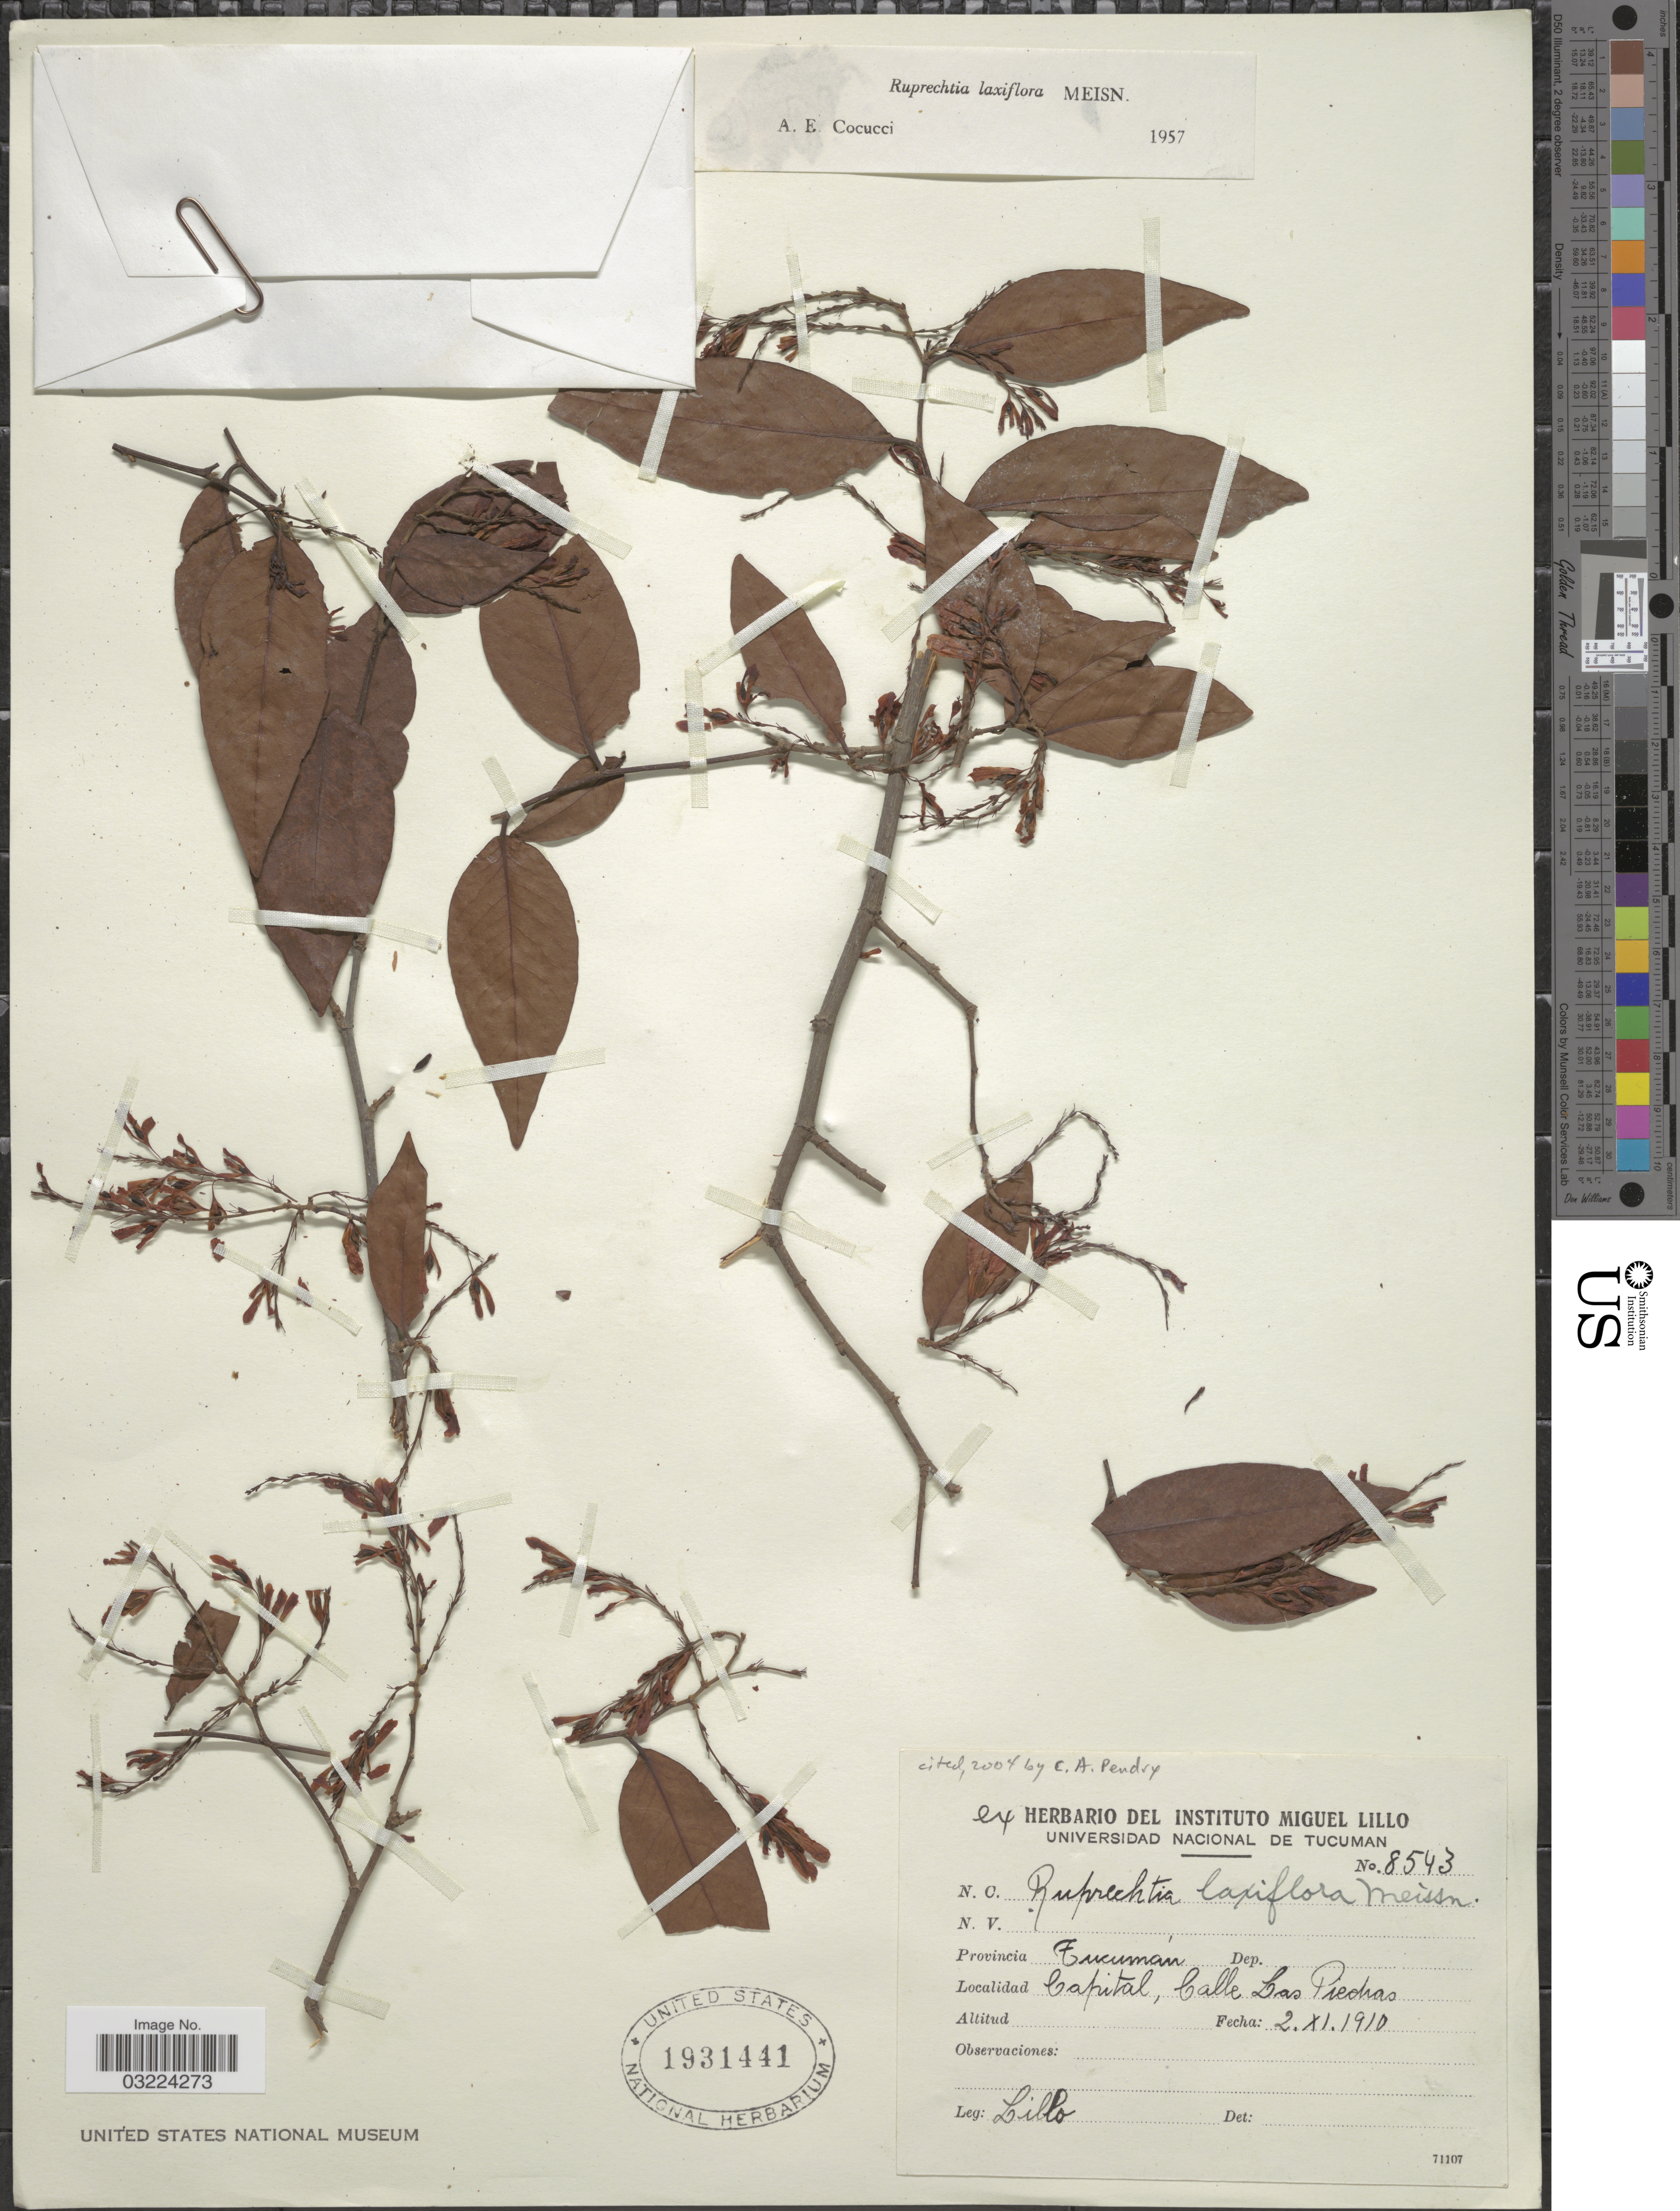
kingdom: Plantae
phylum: Tracheophyta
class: Magnoliopsida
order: Caryophyllales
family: Polygonaceae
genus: Ruprechtia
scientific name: Ruprechtia laxiflora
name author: Meisn.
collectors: M. Lillo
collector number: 8543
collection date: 1910-11-02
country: Argentina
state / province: Tucuman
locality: Capital, Calle Las Piedras.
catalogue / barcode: US 1931441